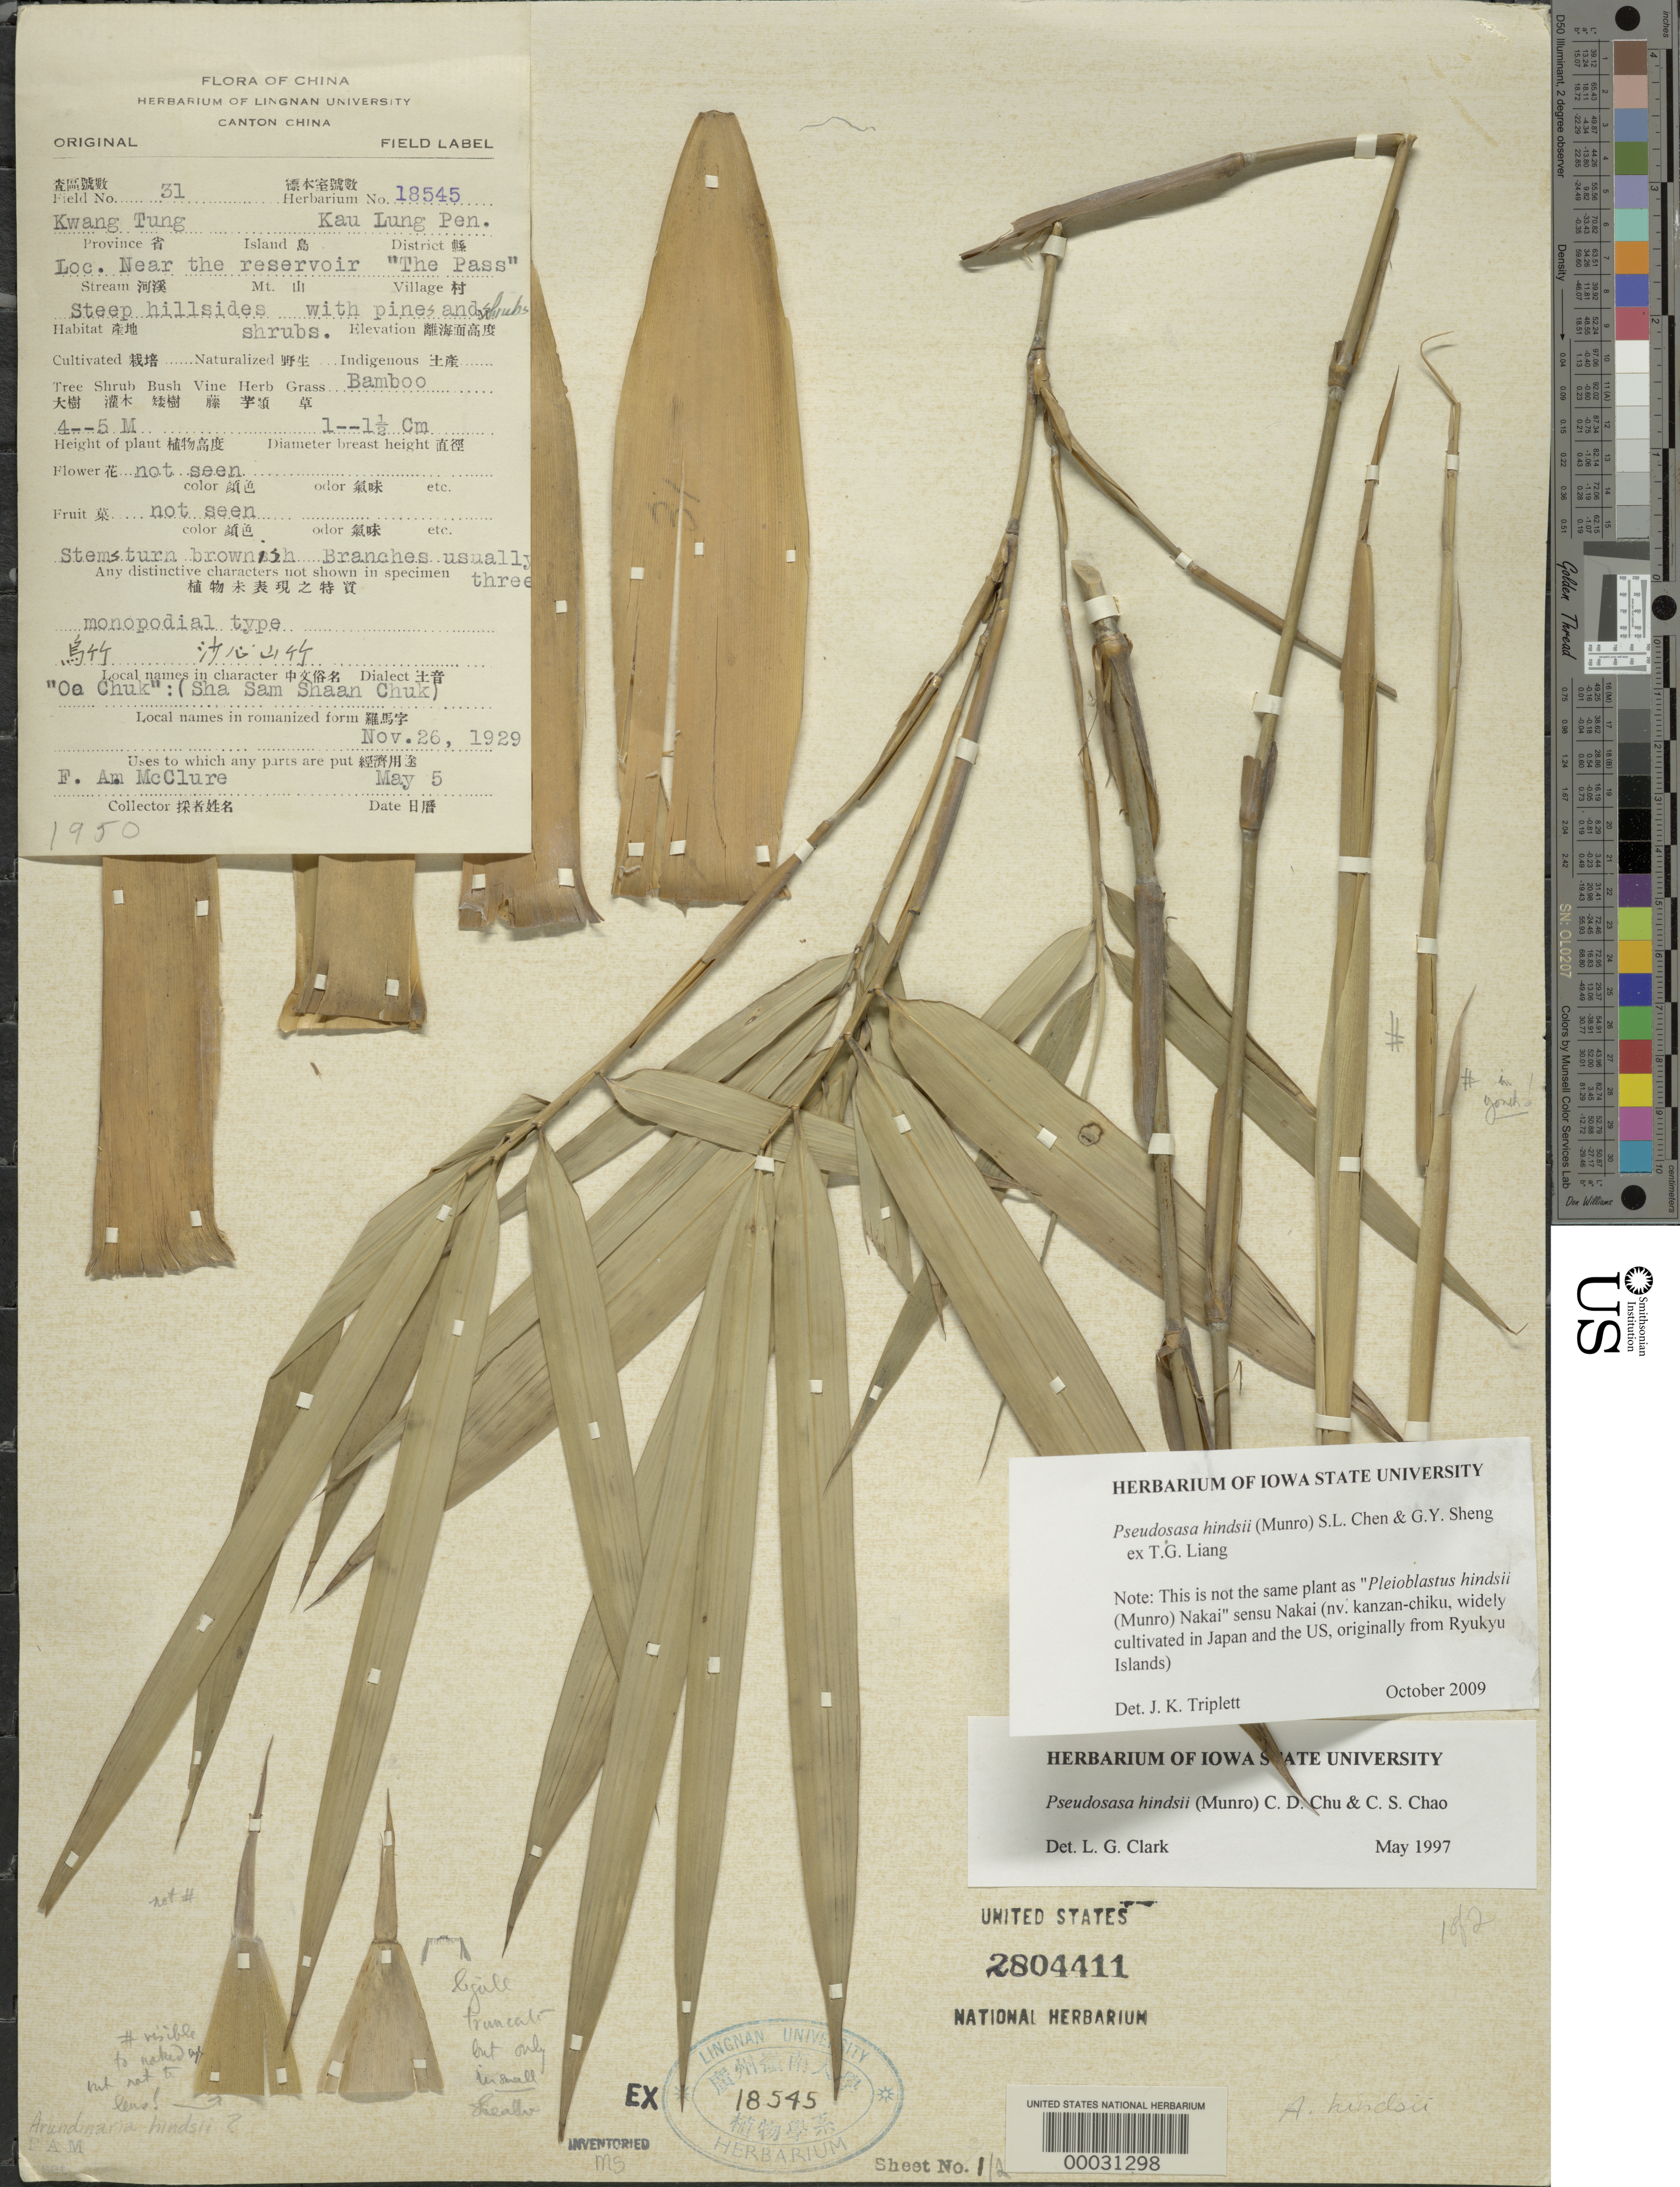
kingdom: Plantae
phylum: Tracheophyta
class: Liliopsida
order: Poales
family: Poaceae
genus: Pseudosasa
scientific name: Pseudosasa hindsii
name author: (Munro) S.L. Chen & G.Y. Sheng ex T.G. Liang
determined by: Triplett, J. K.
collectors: F. A. McClure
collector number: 31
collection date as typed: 26 Nov 1929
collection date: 1929-11-26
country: China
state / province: Guangdong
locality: Kau lung pen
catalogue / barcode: US 2804411